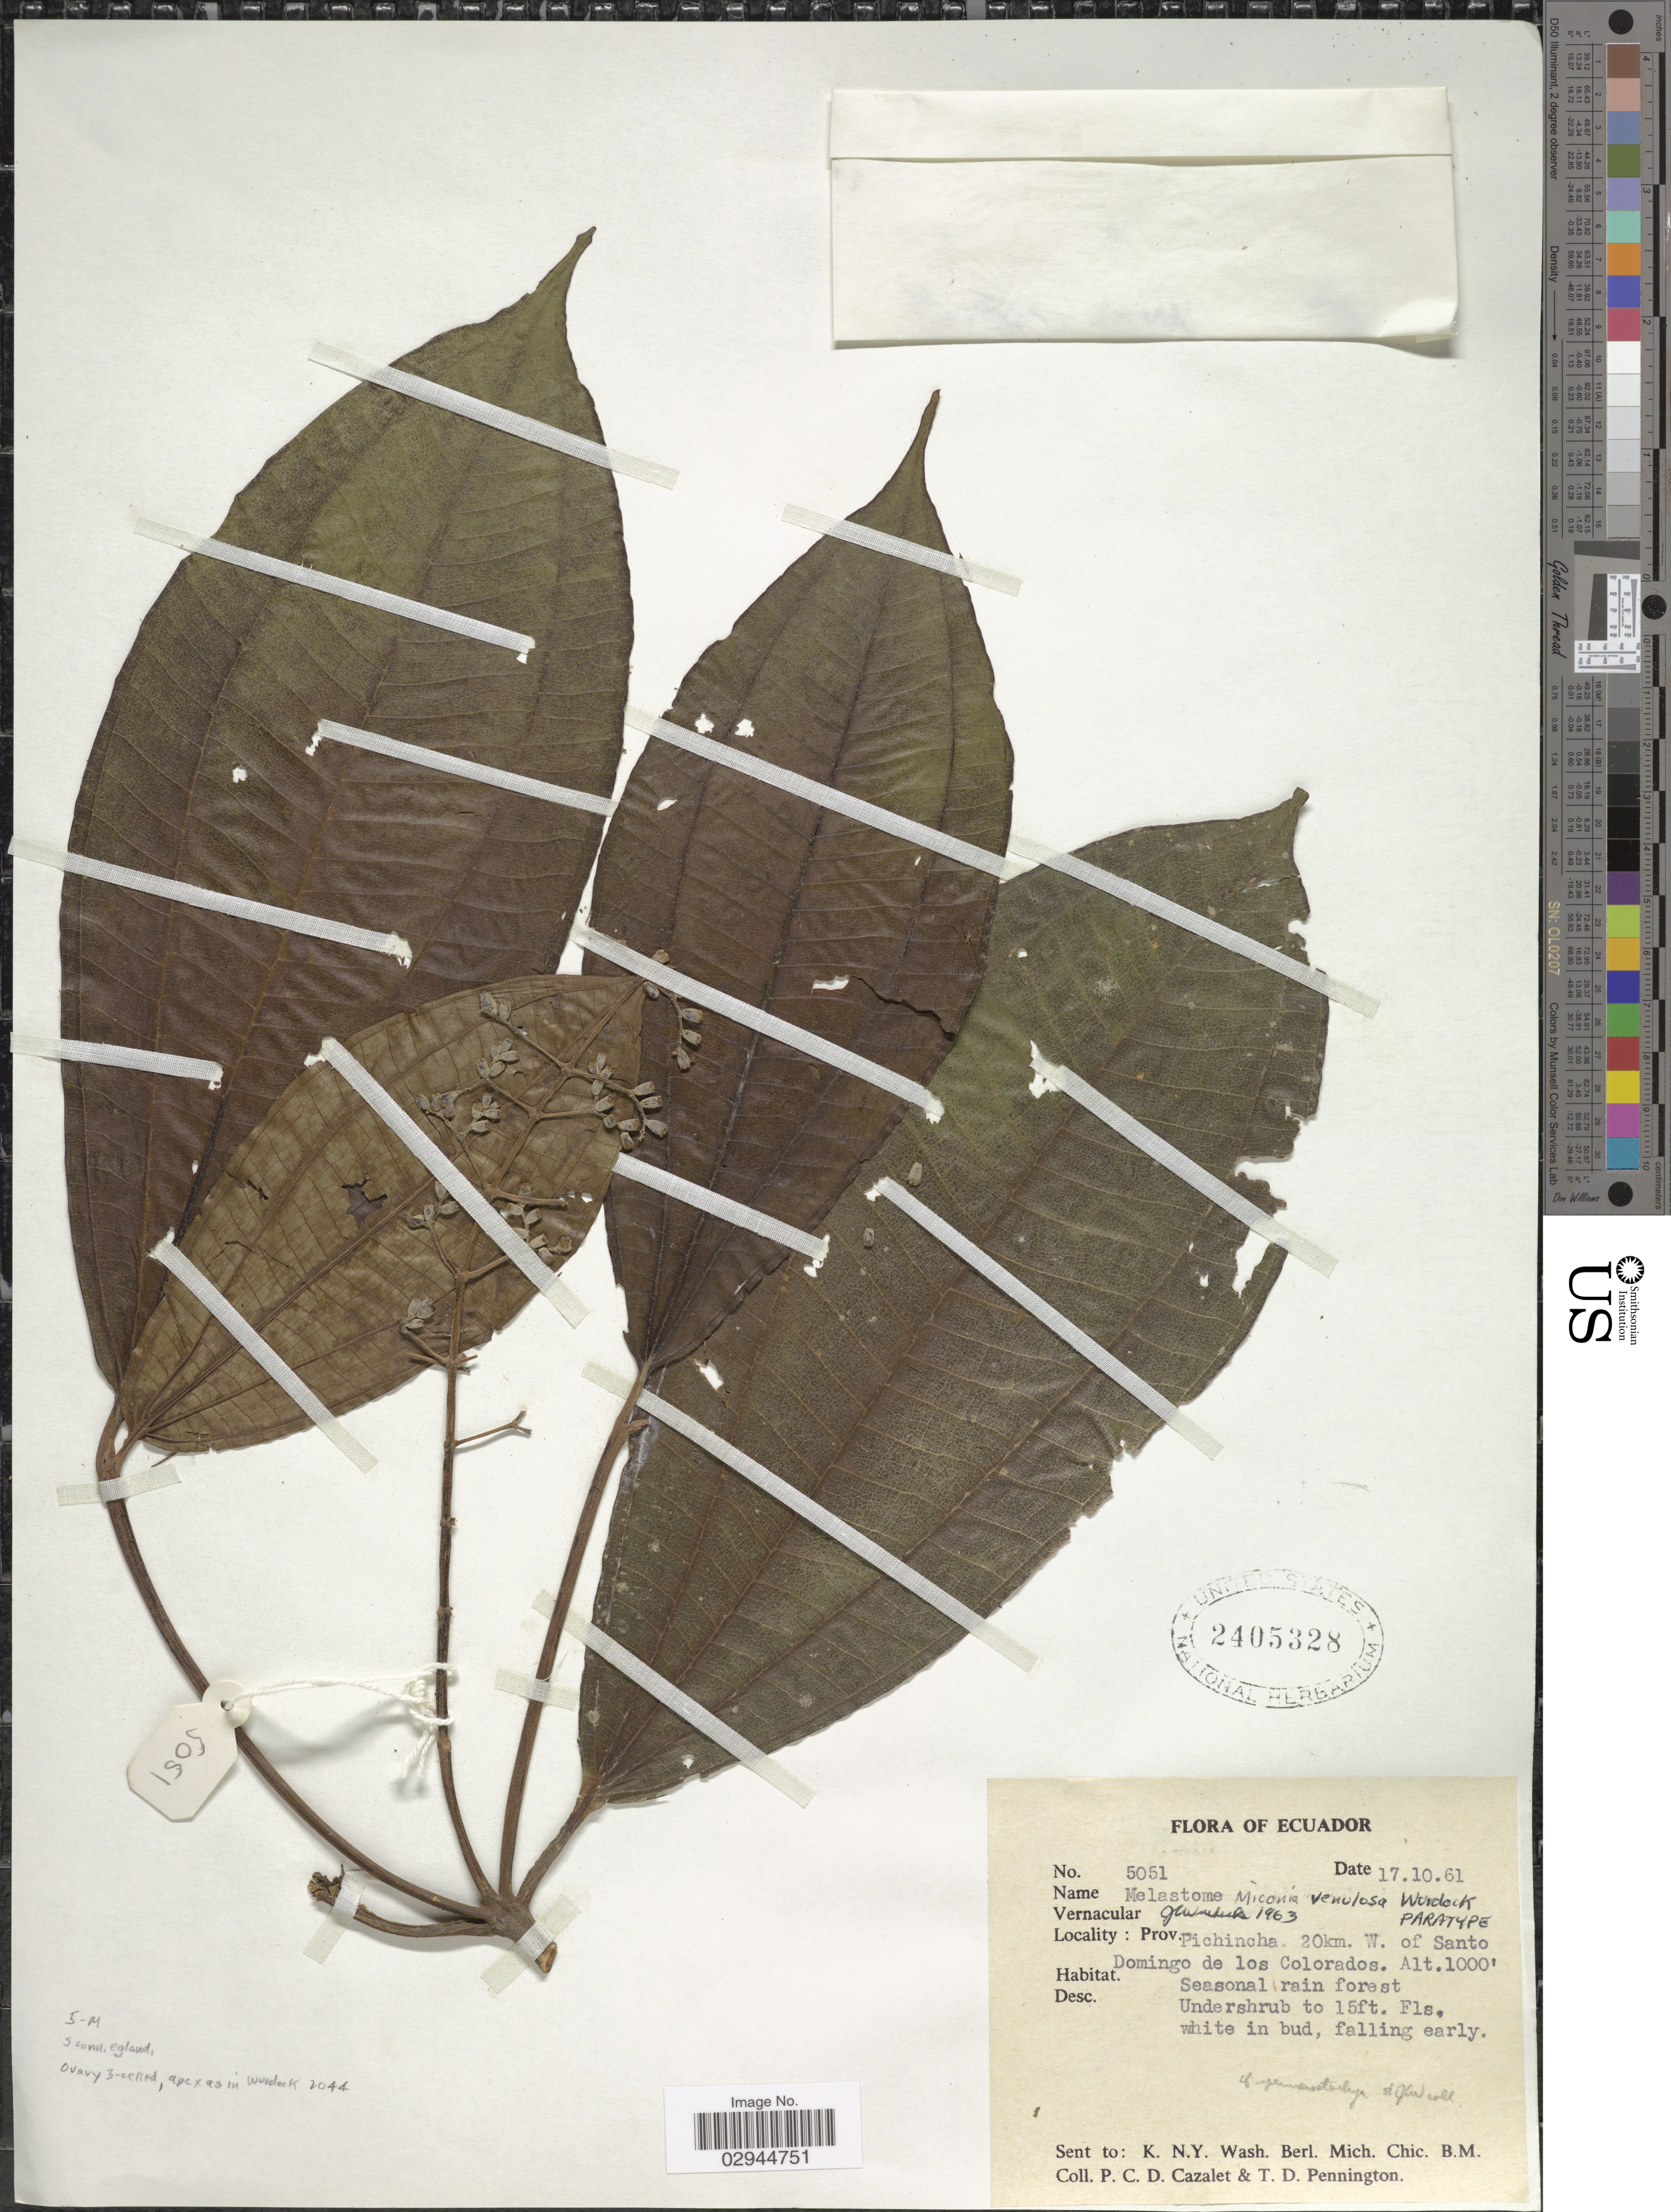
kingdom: Plantae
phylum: Tracheophyta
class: Magnoliopsida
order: Myrtales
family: Melastomataceae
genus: Miconia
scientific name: Miconia venulosa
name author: Wurdack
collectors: P. C. D. Cazalet & T. D. Pennington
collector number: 5051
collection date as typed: Transcribed d/m/y: 17/10/61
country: Ecuador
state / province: Pichincha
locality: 20km. W. of Santo Domingo de los Colorados.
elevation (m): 305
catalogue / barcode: US 2405328